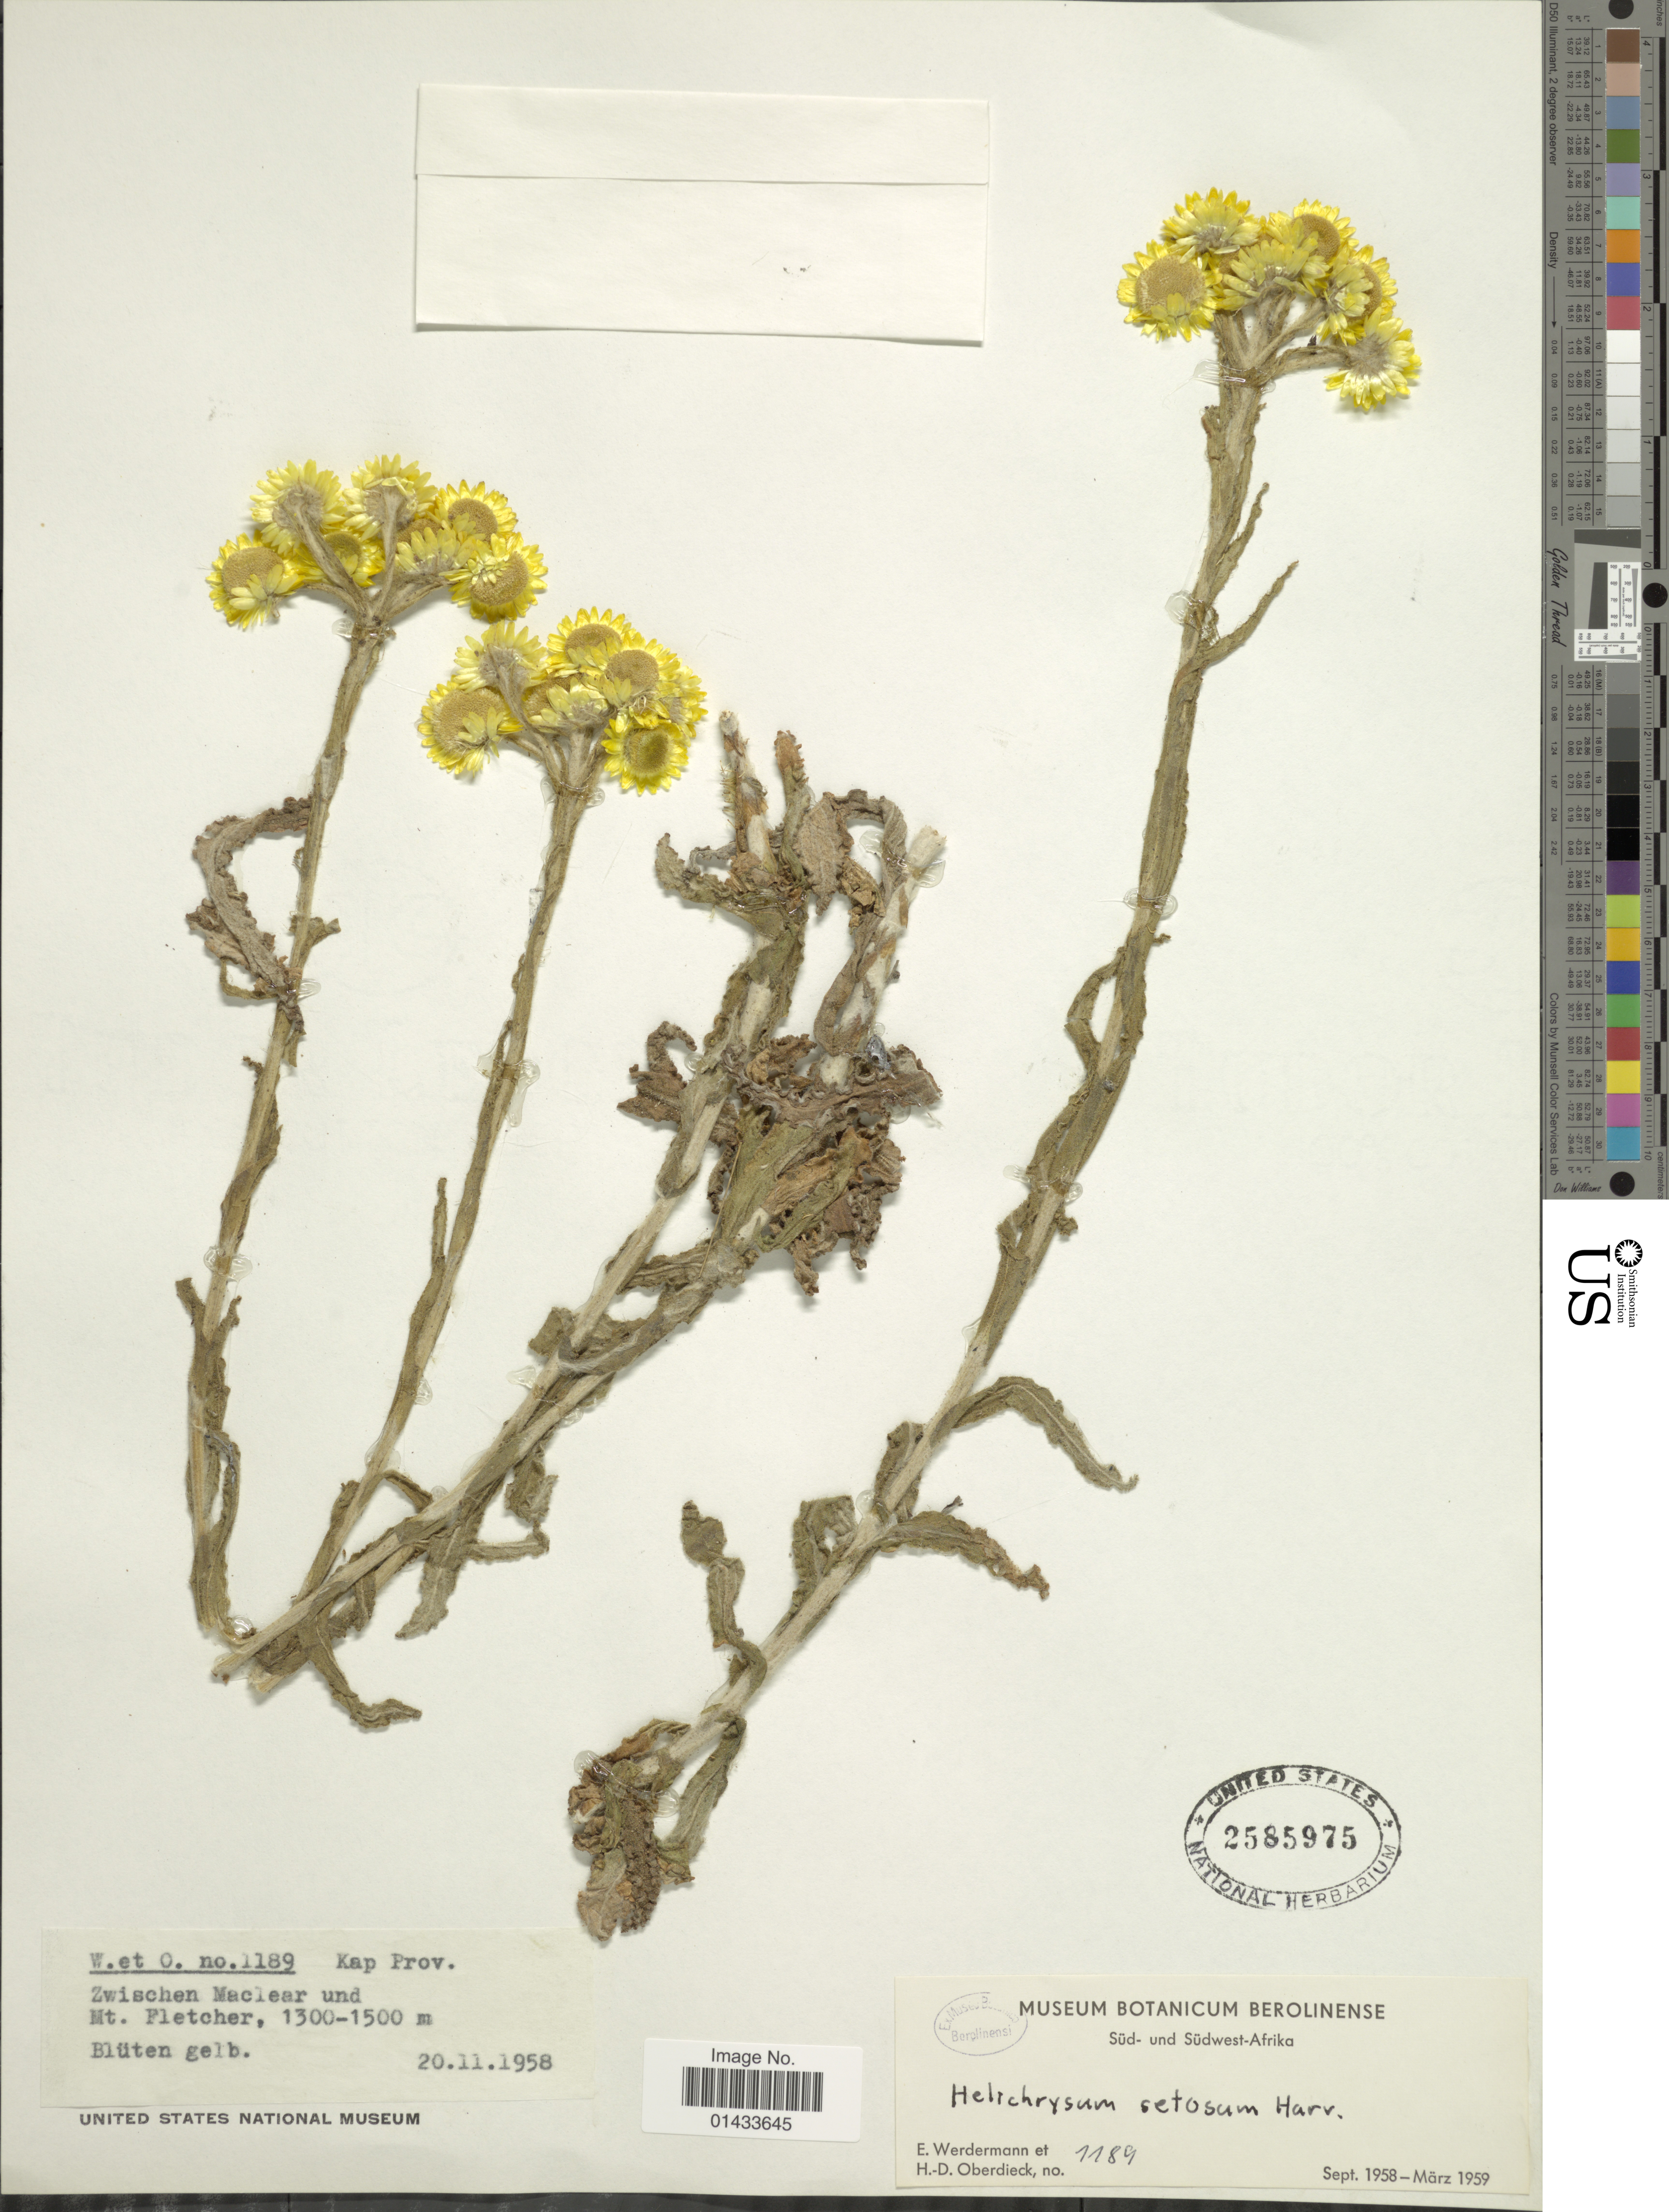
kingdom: Plantae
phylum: Tracheophyta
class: Magnoliopsida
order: Asterales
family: Asteraceae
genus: Helichrysum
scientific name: Helichrysum setosum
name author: Harv.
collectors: E. Werdermann & H. Oberdieck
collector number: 1189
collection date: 1958-11-20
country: South Africa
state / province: Eastern Cape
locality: Kap Prov., Zwischen Maclear und Mt. Fletcher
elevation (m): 1300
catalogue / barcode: US 2585975